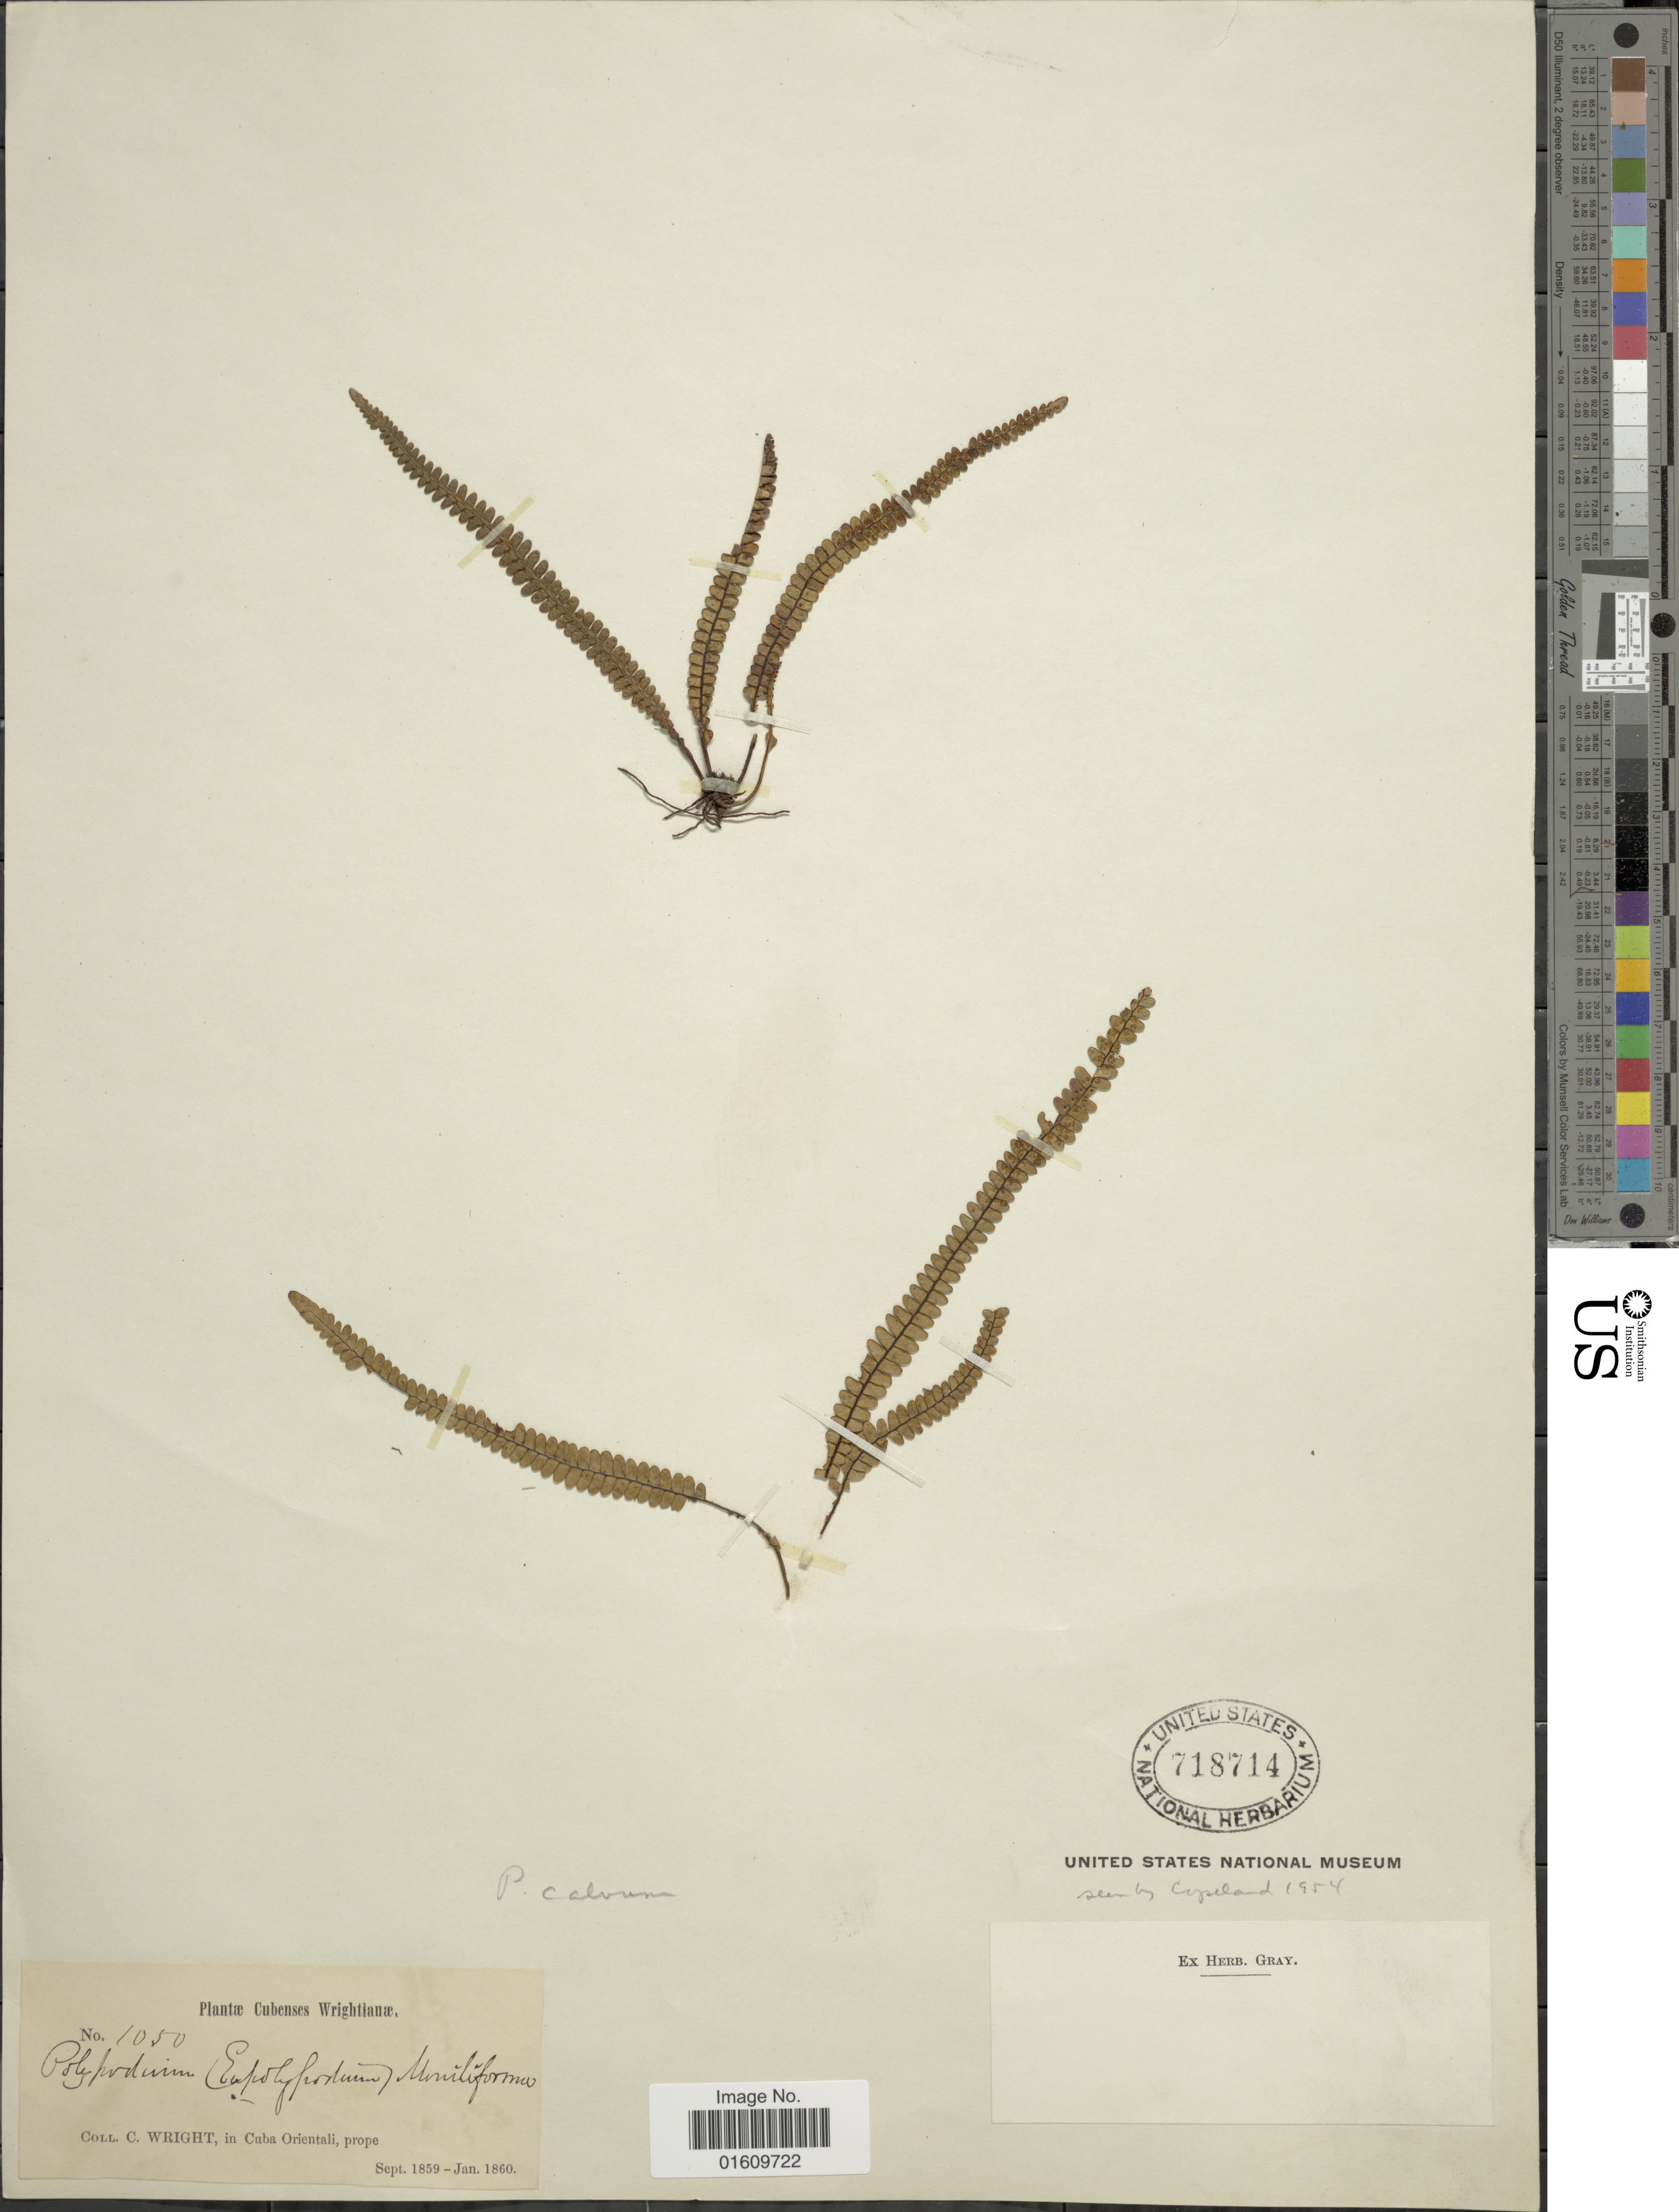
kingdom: Plantae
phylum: Tracheophyta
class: Polypodiopsida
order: Polypodiales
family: Polypodiaceae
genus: Melpomene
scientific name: Melpomene melanosticta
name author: (Kunze) A.R. Sm. & R.C. Moran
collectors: C. Wright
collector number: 1050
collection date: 1859-09/1860-01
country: Cuba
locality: Cuba Orientali, prope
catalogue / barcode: US 718714